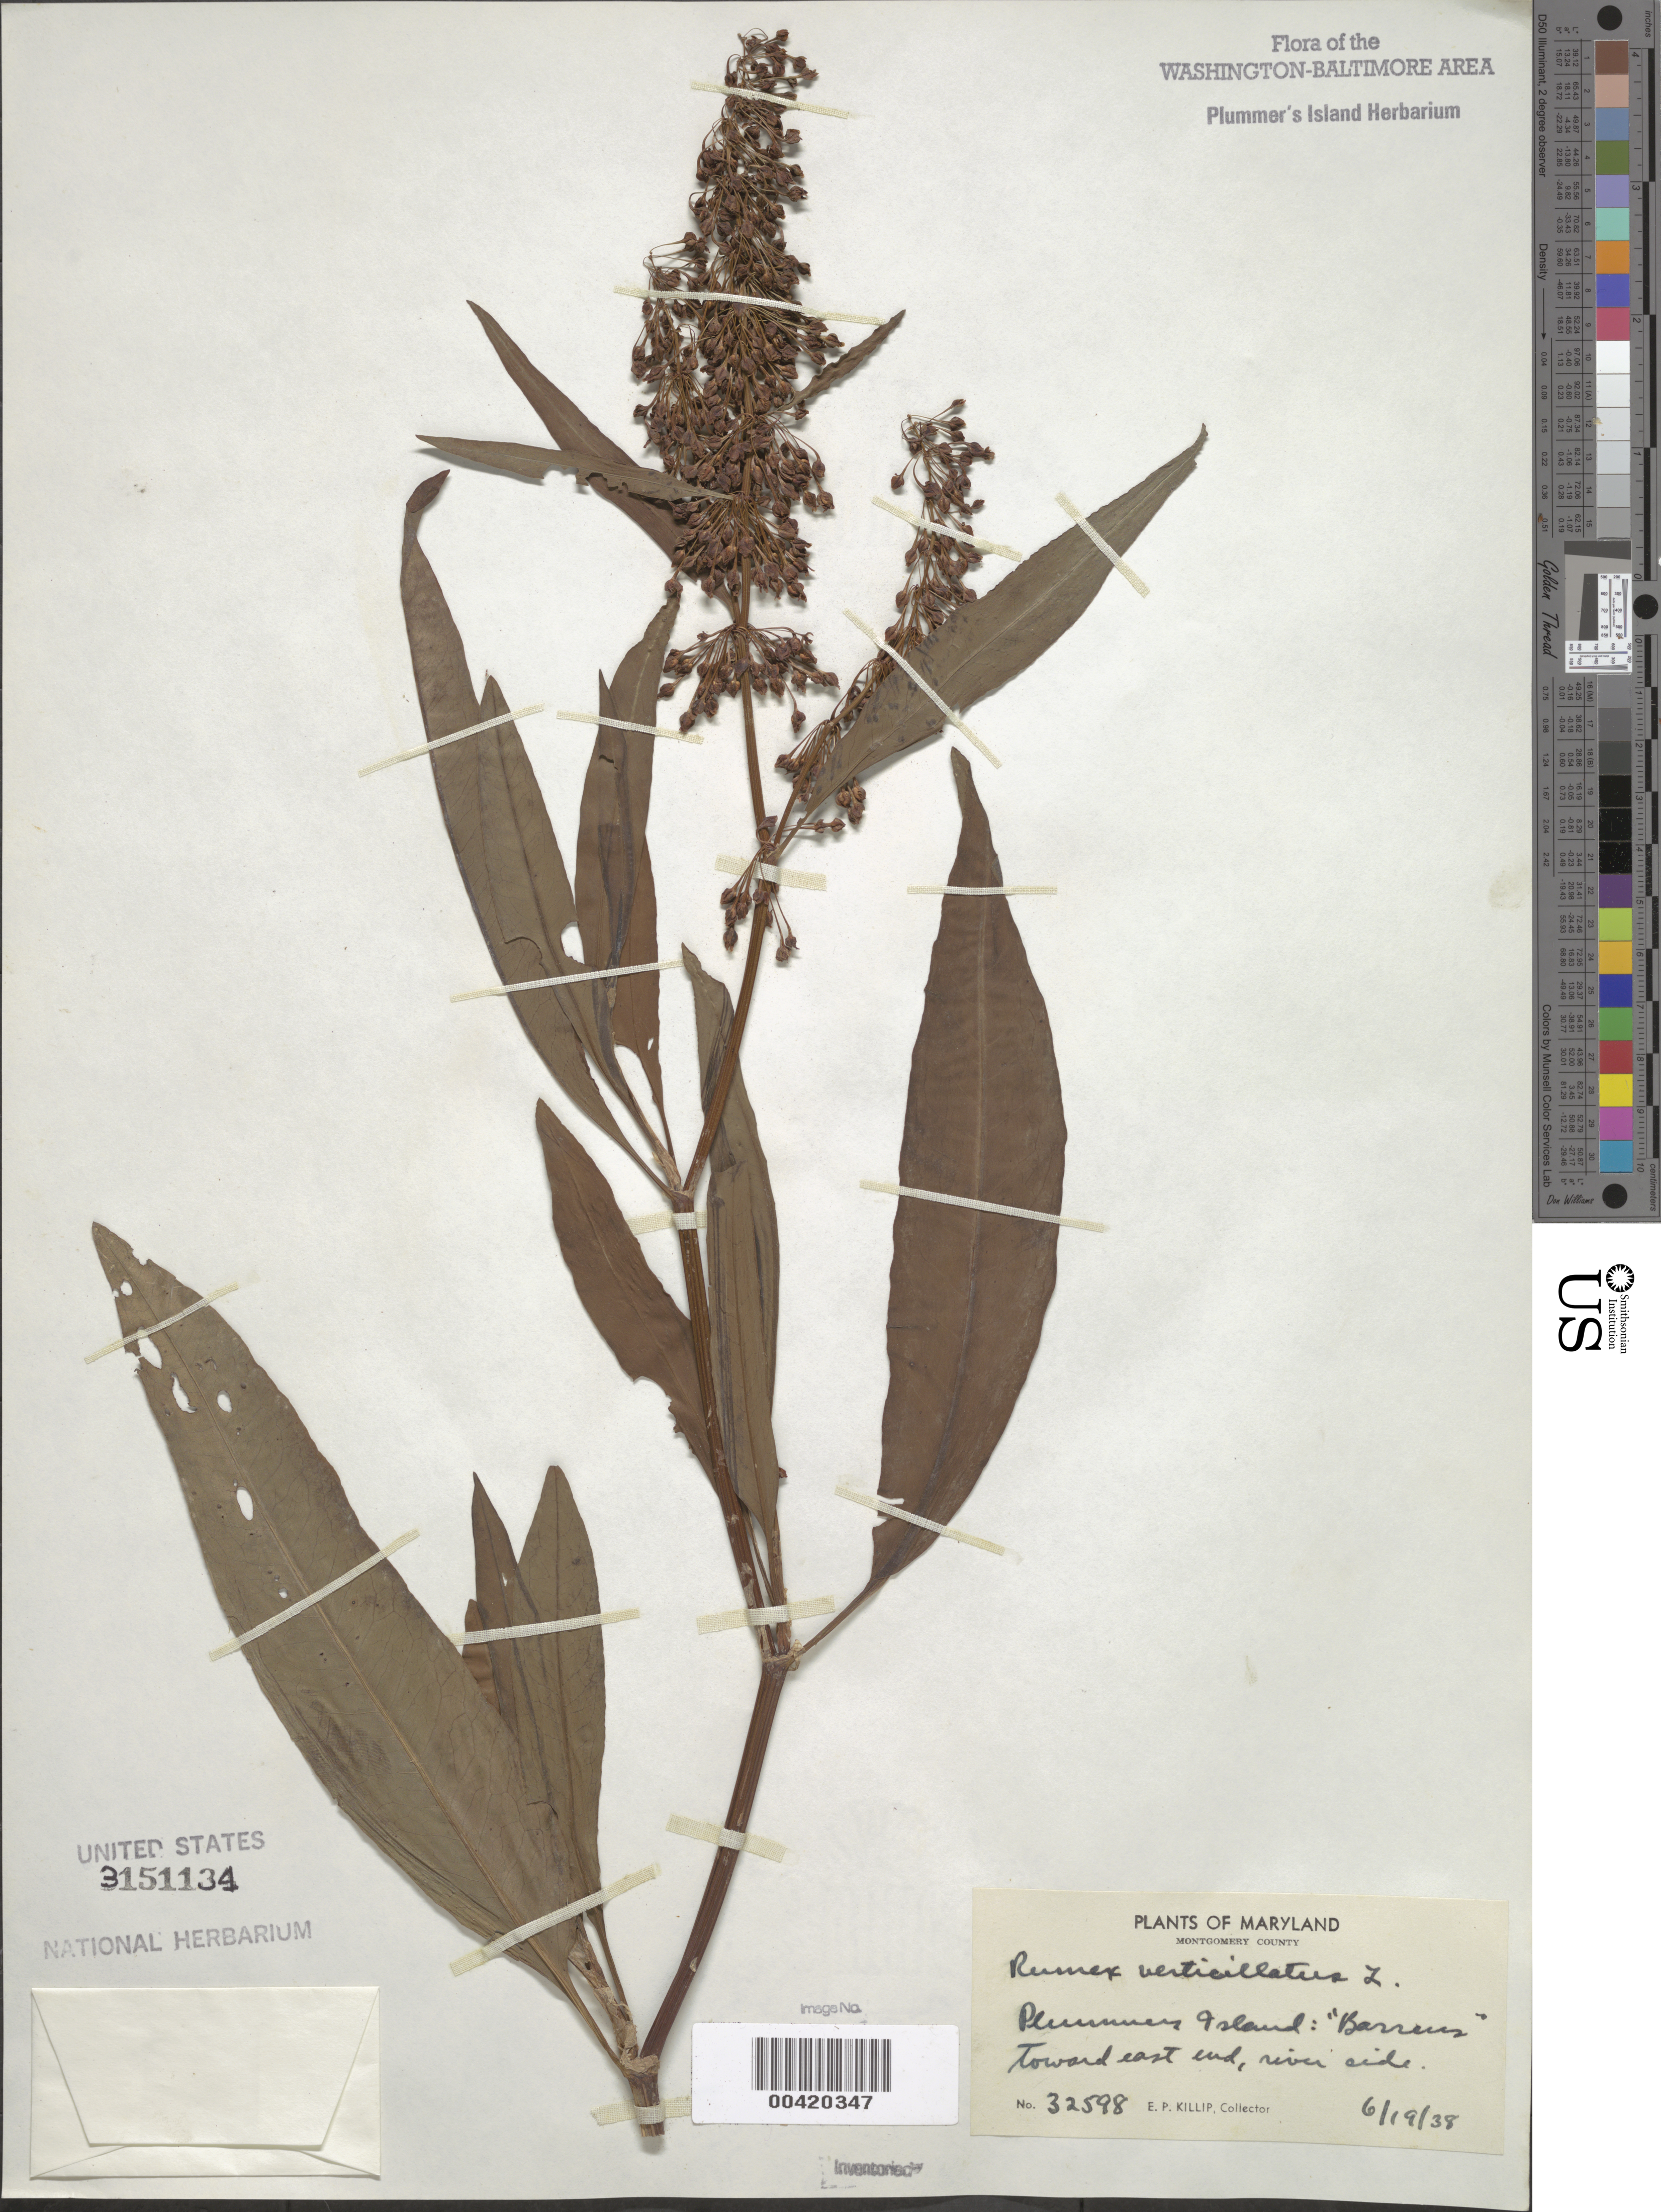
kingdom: Plantae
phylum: Tracheophyta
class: Magnoliopsida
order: Caryophyllales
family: Polygonaceae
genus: Rumex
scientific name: Rumex verticillatus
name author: L.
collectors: E. P. Killip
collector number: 32598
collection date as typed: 19 Jun 1938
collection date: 1938-06-19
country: United States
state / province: Maryland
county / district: Montgomery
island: Plummers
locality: Plummer's Island; "barrens" toward east end, riverside C. & O. Canal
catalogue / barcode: US 3151134